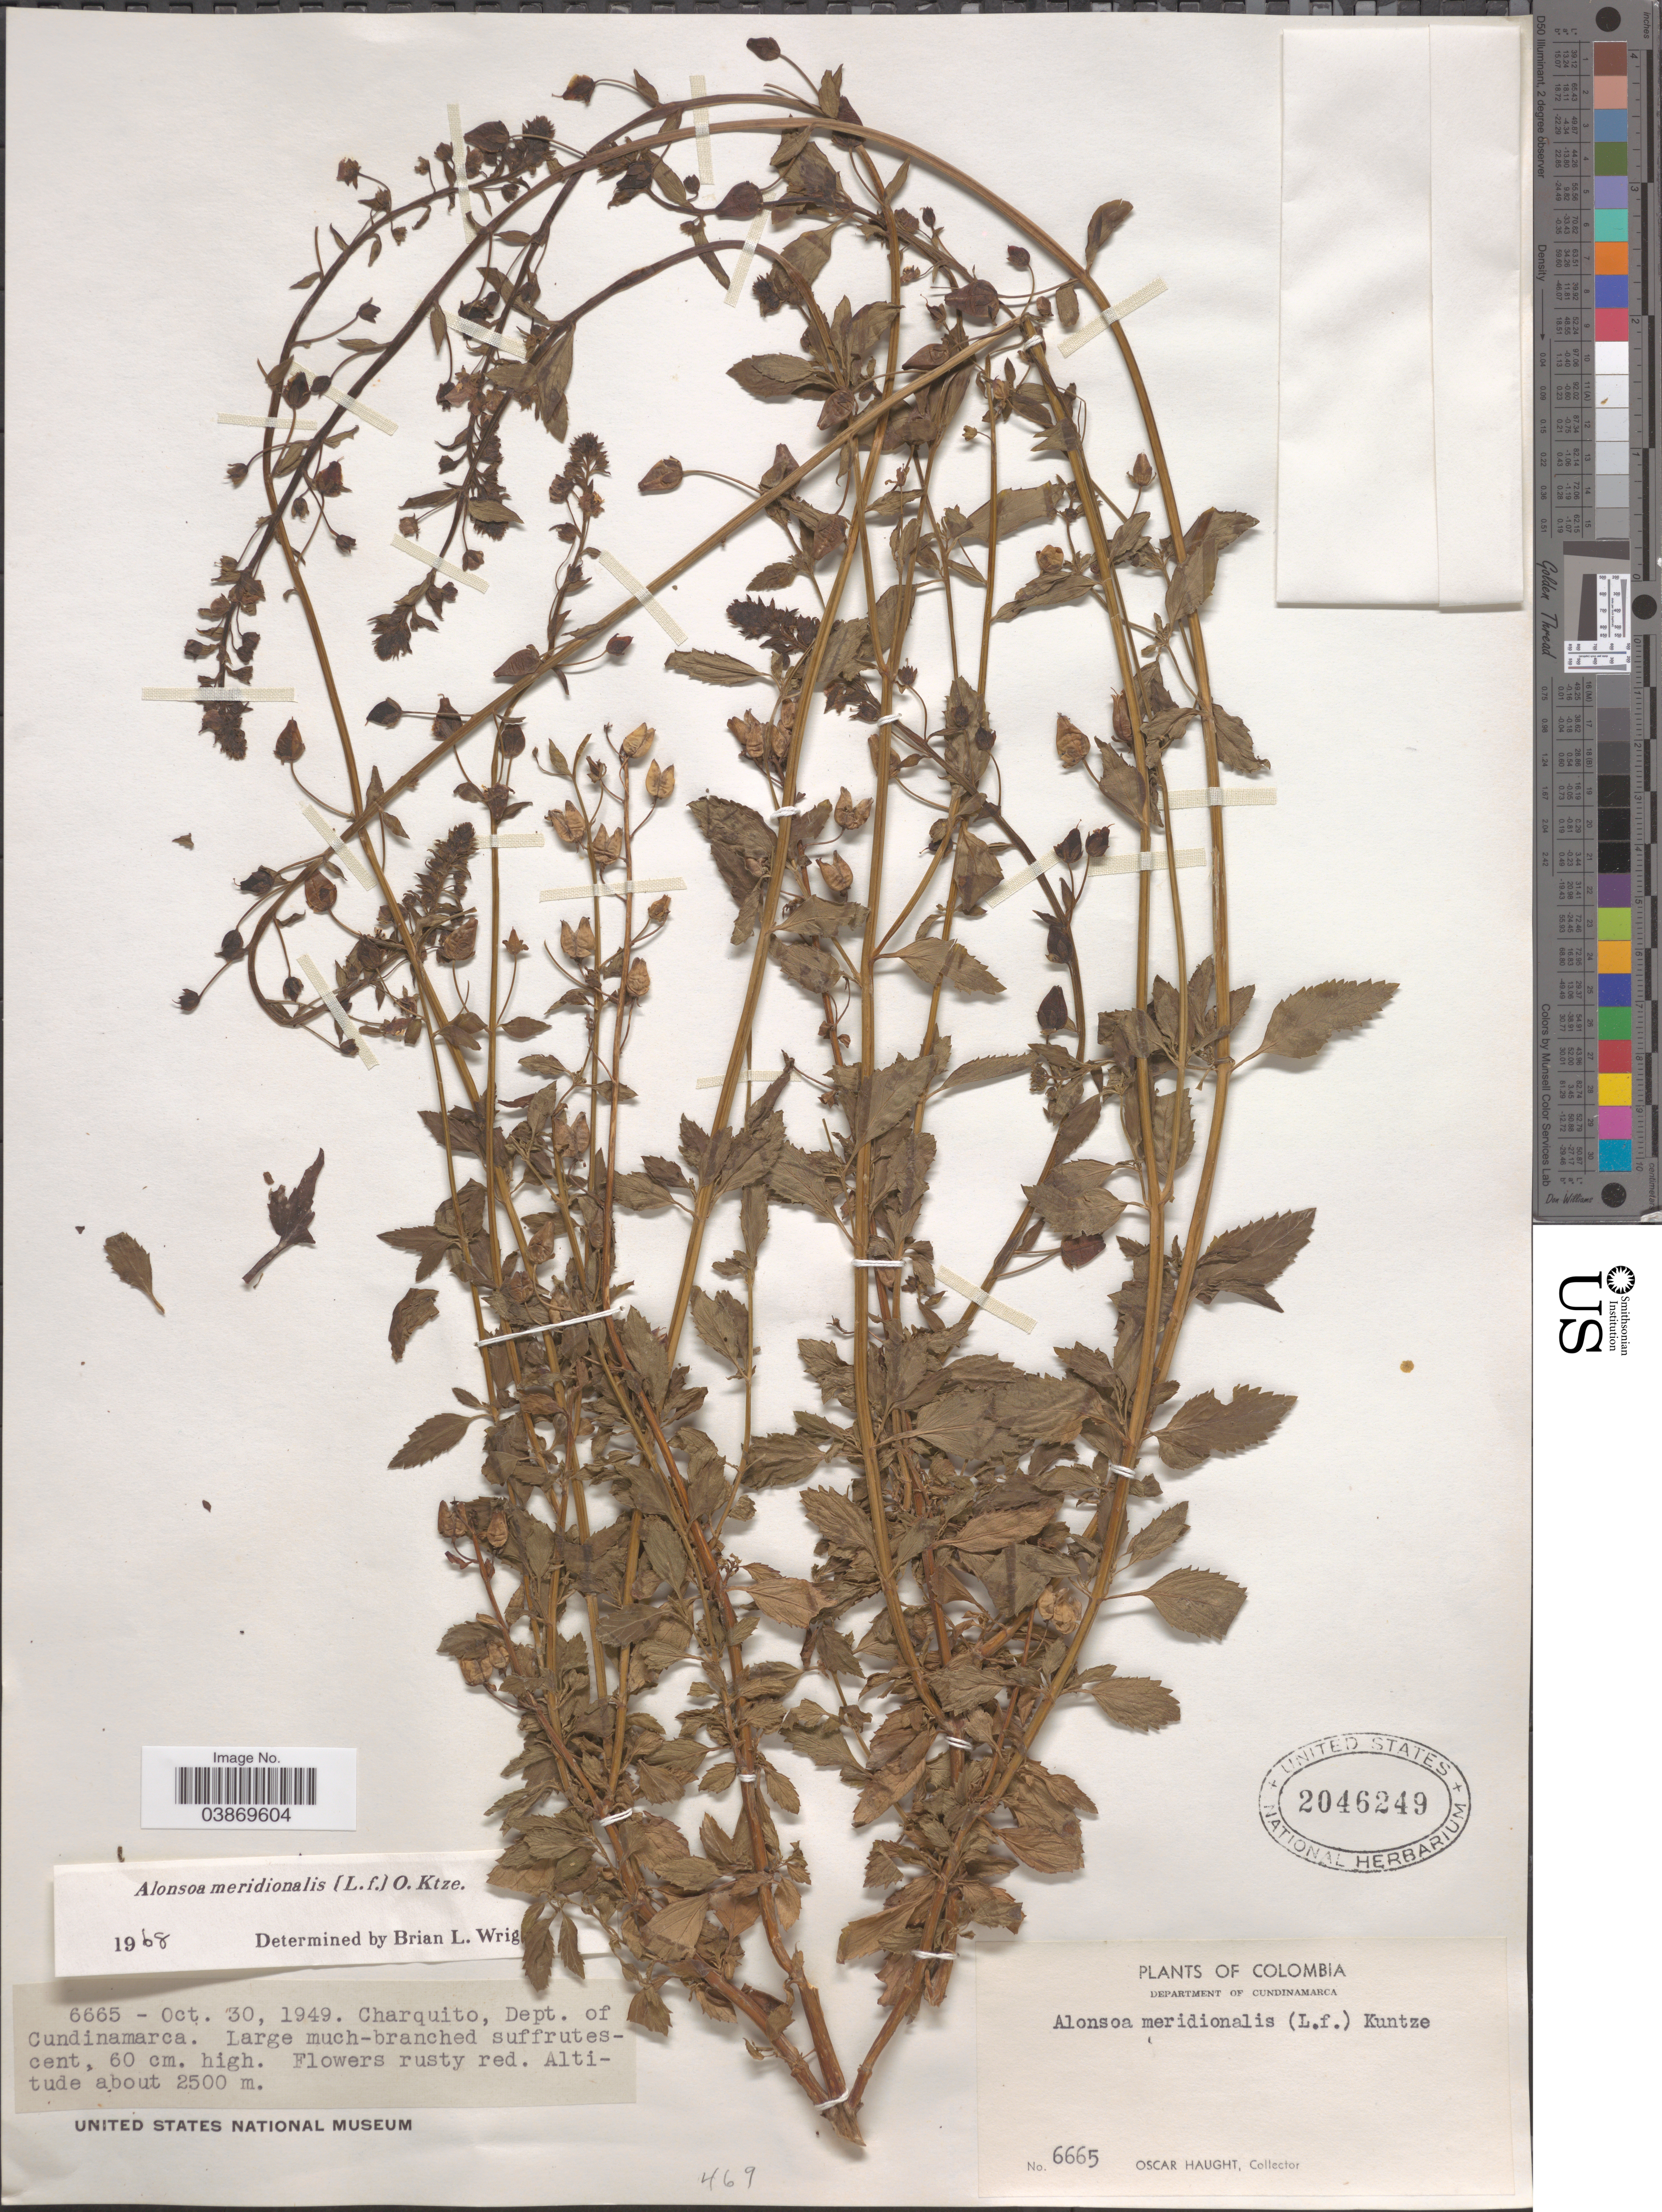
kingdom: Plantae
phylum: Tracheophyta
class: Magnoliopsida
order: Lamiales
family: Scrophulariaceae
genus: Alonsoa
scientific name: Alonsoa meridionalis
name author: (L. f.) Kuntze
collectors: O. L. Haught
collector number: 6665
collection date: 1949-10-30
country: Colombia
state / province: Cundinamarca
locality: Charquito, Department of Cundinamarca.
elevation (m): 2500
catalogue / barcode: US 2046249